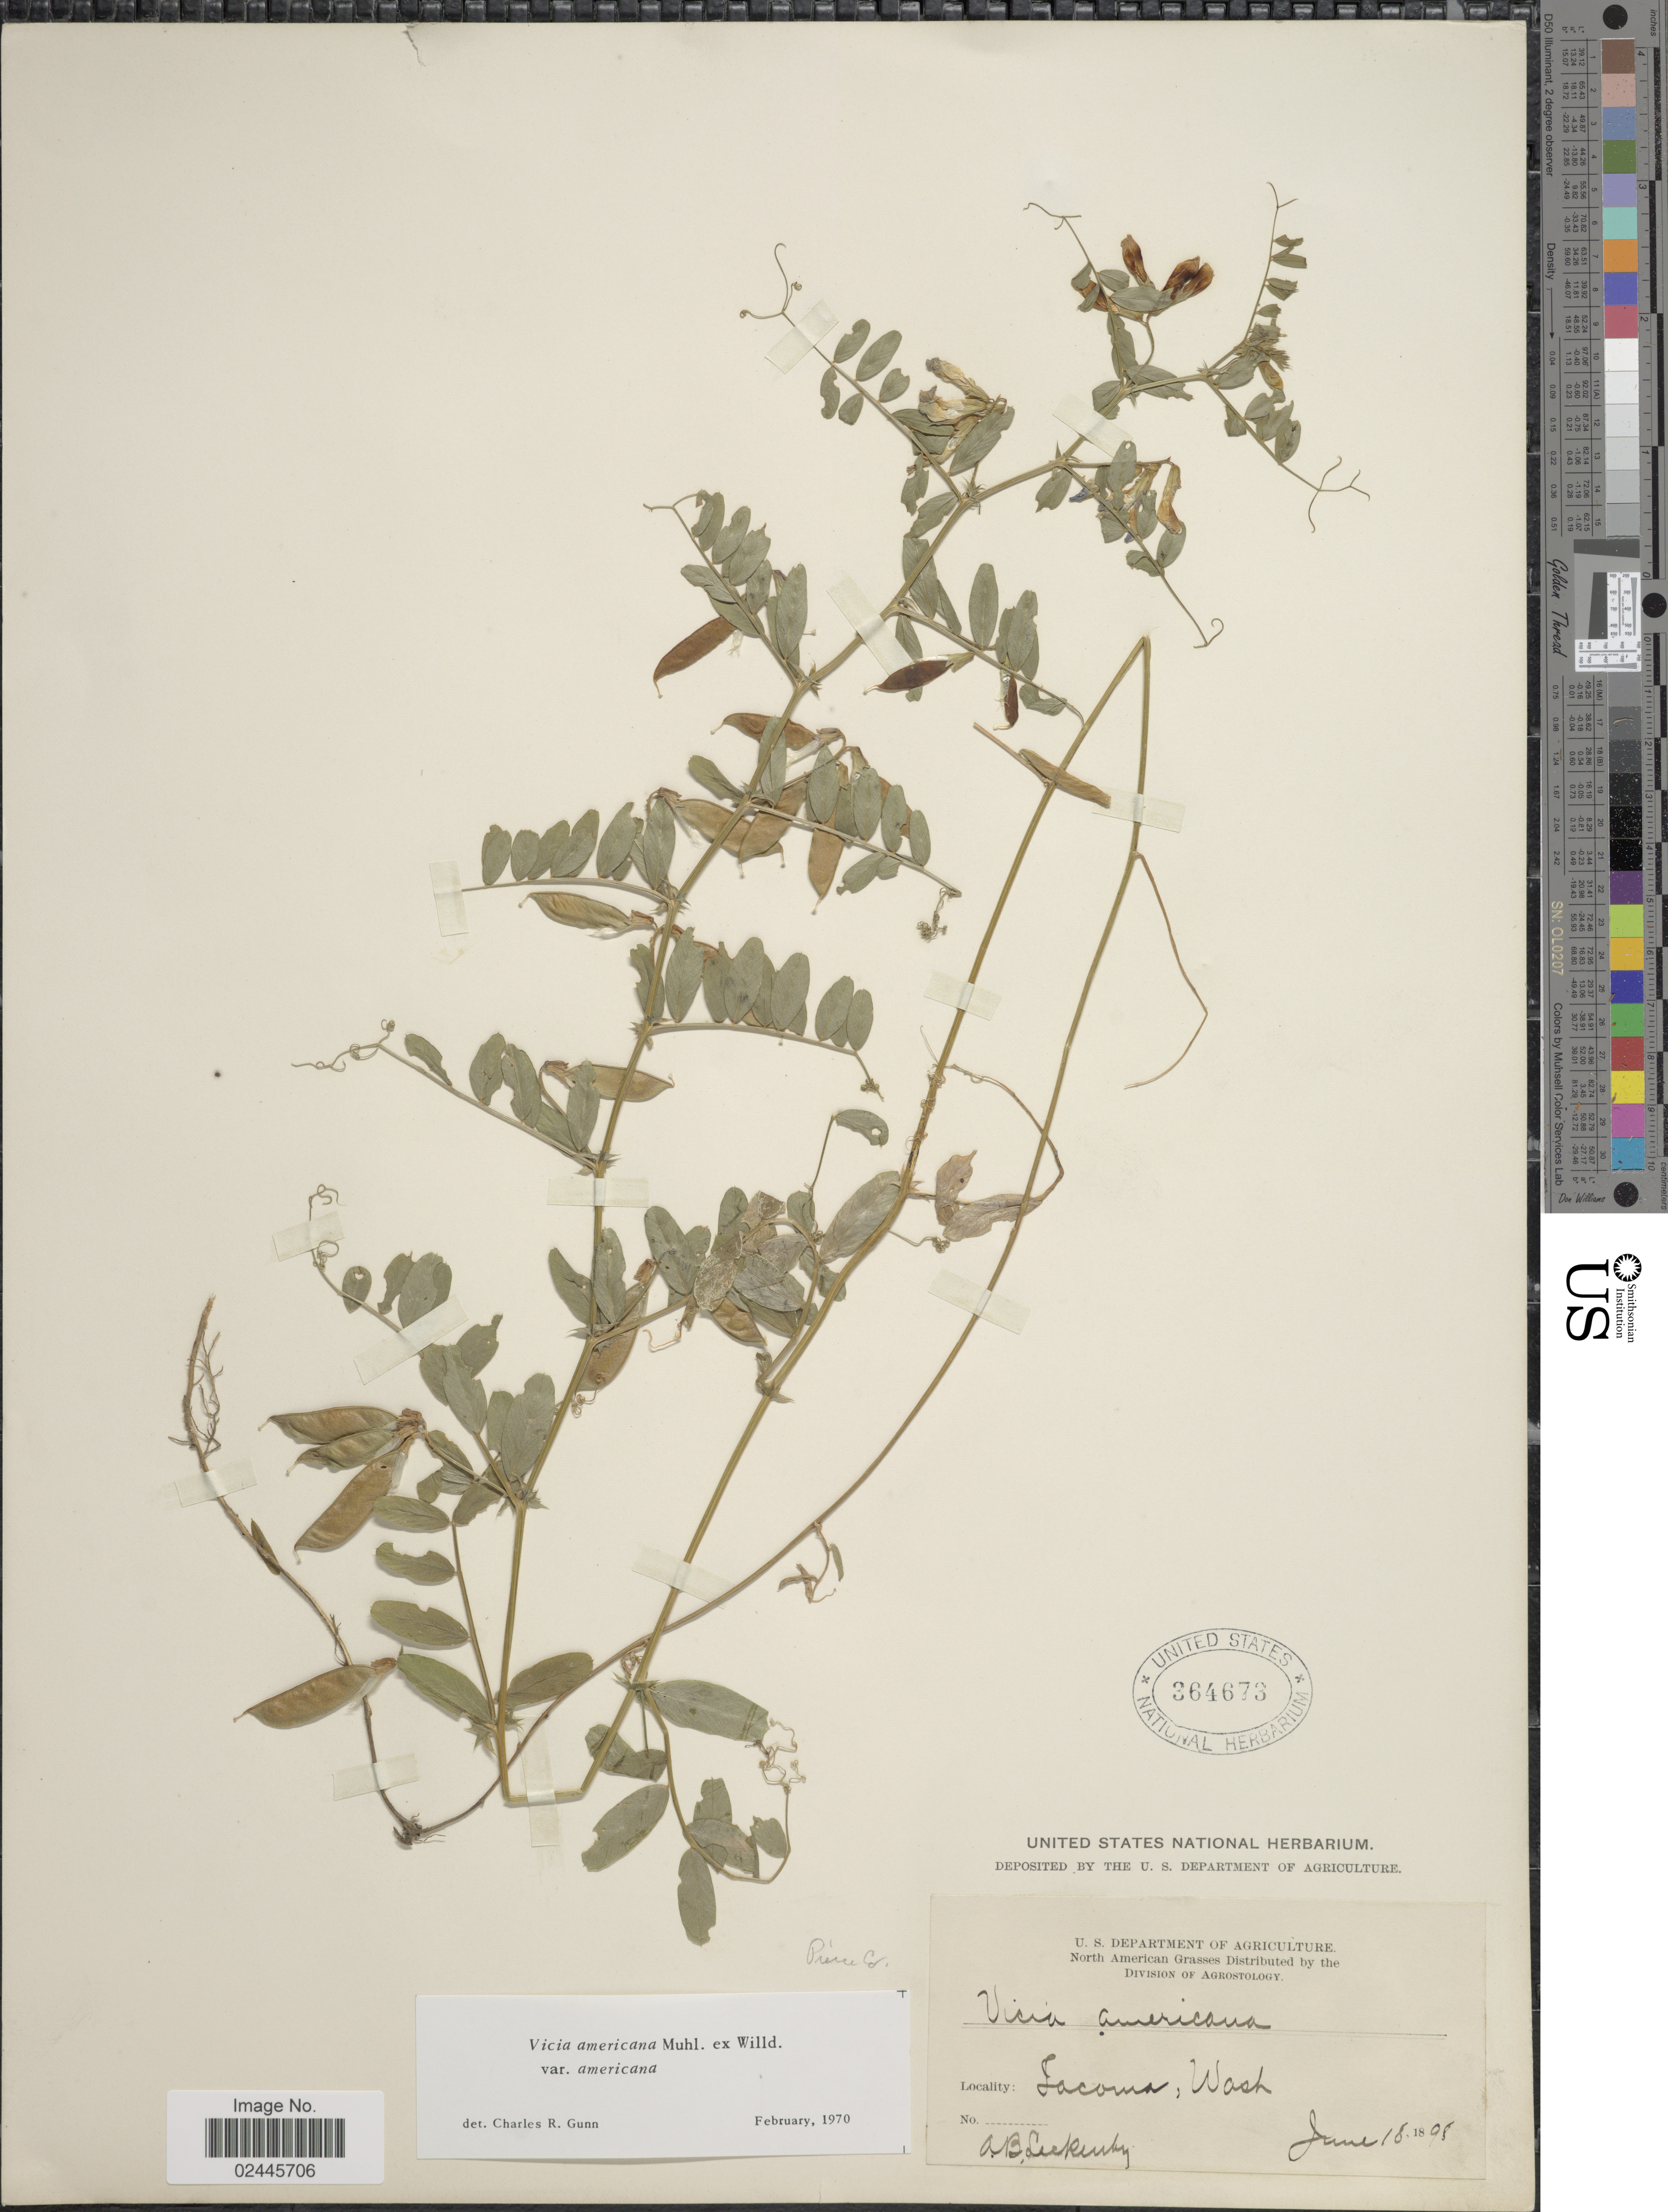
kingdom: Plantae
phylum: Tracheophyta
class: Magnoliopsida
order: Fabales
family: Fabaceae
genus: Vicia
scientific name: Vicia americana var. americana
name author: Muhl. ex Willd.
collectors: A. Leekenby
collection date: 1898-06-18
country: United States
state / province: Washington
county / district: Pierce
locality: Tacoma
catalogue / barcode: US 364673